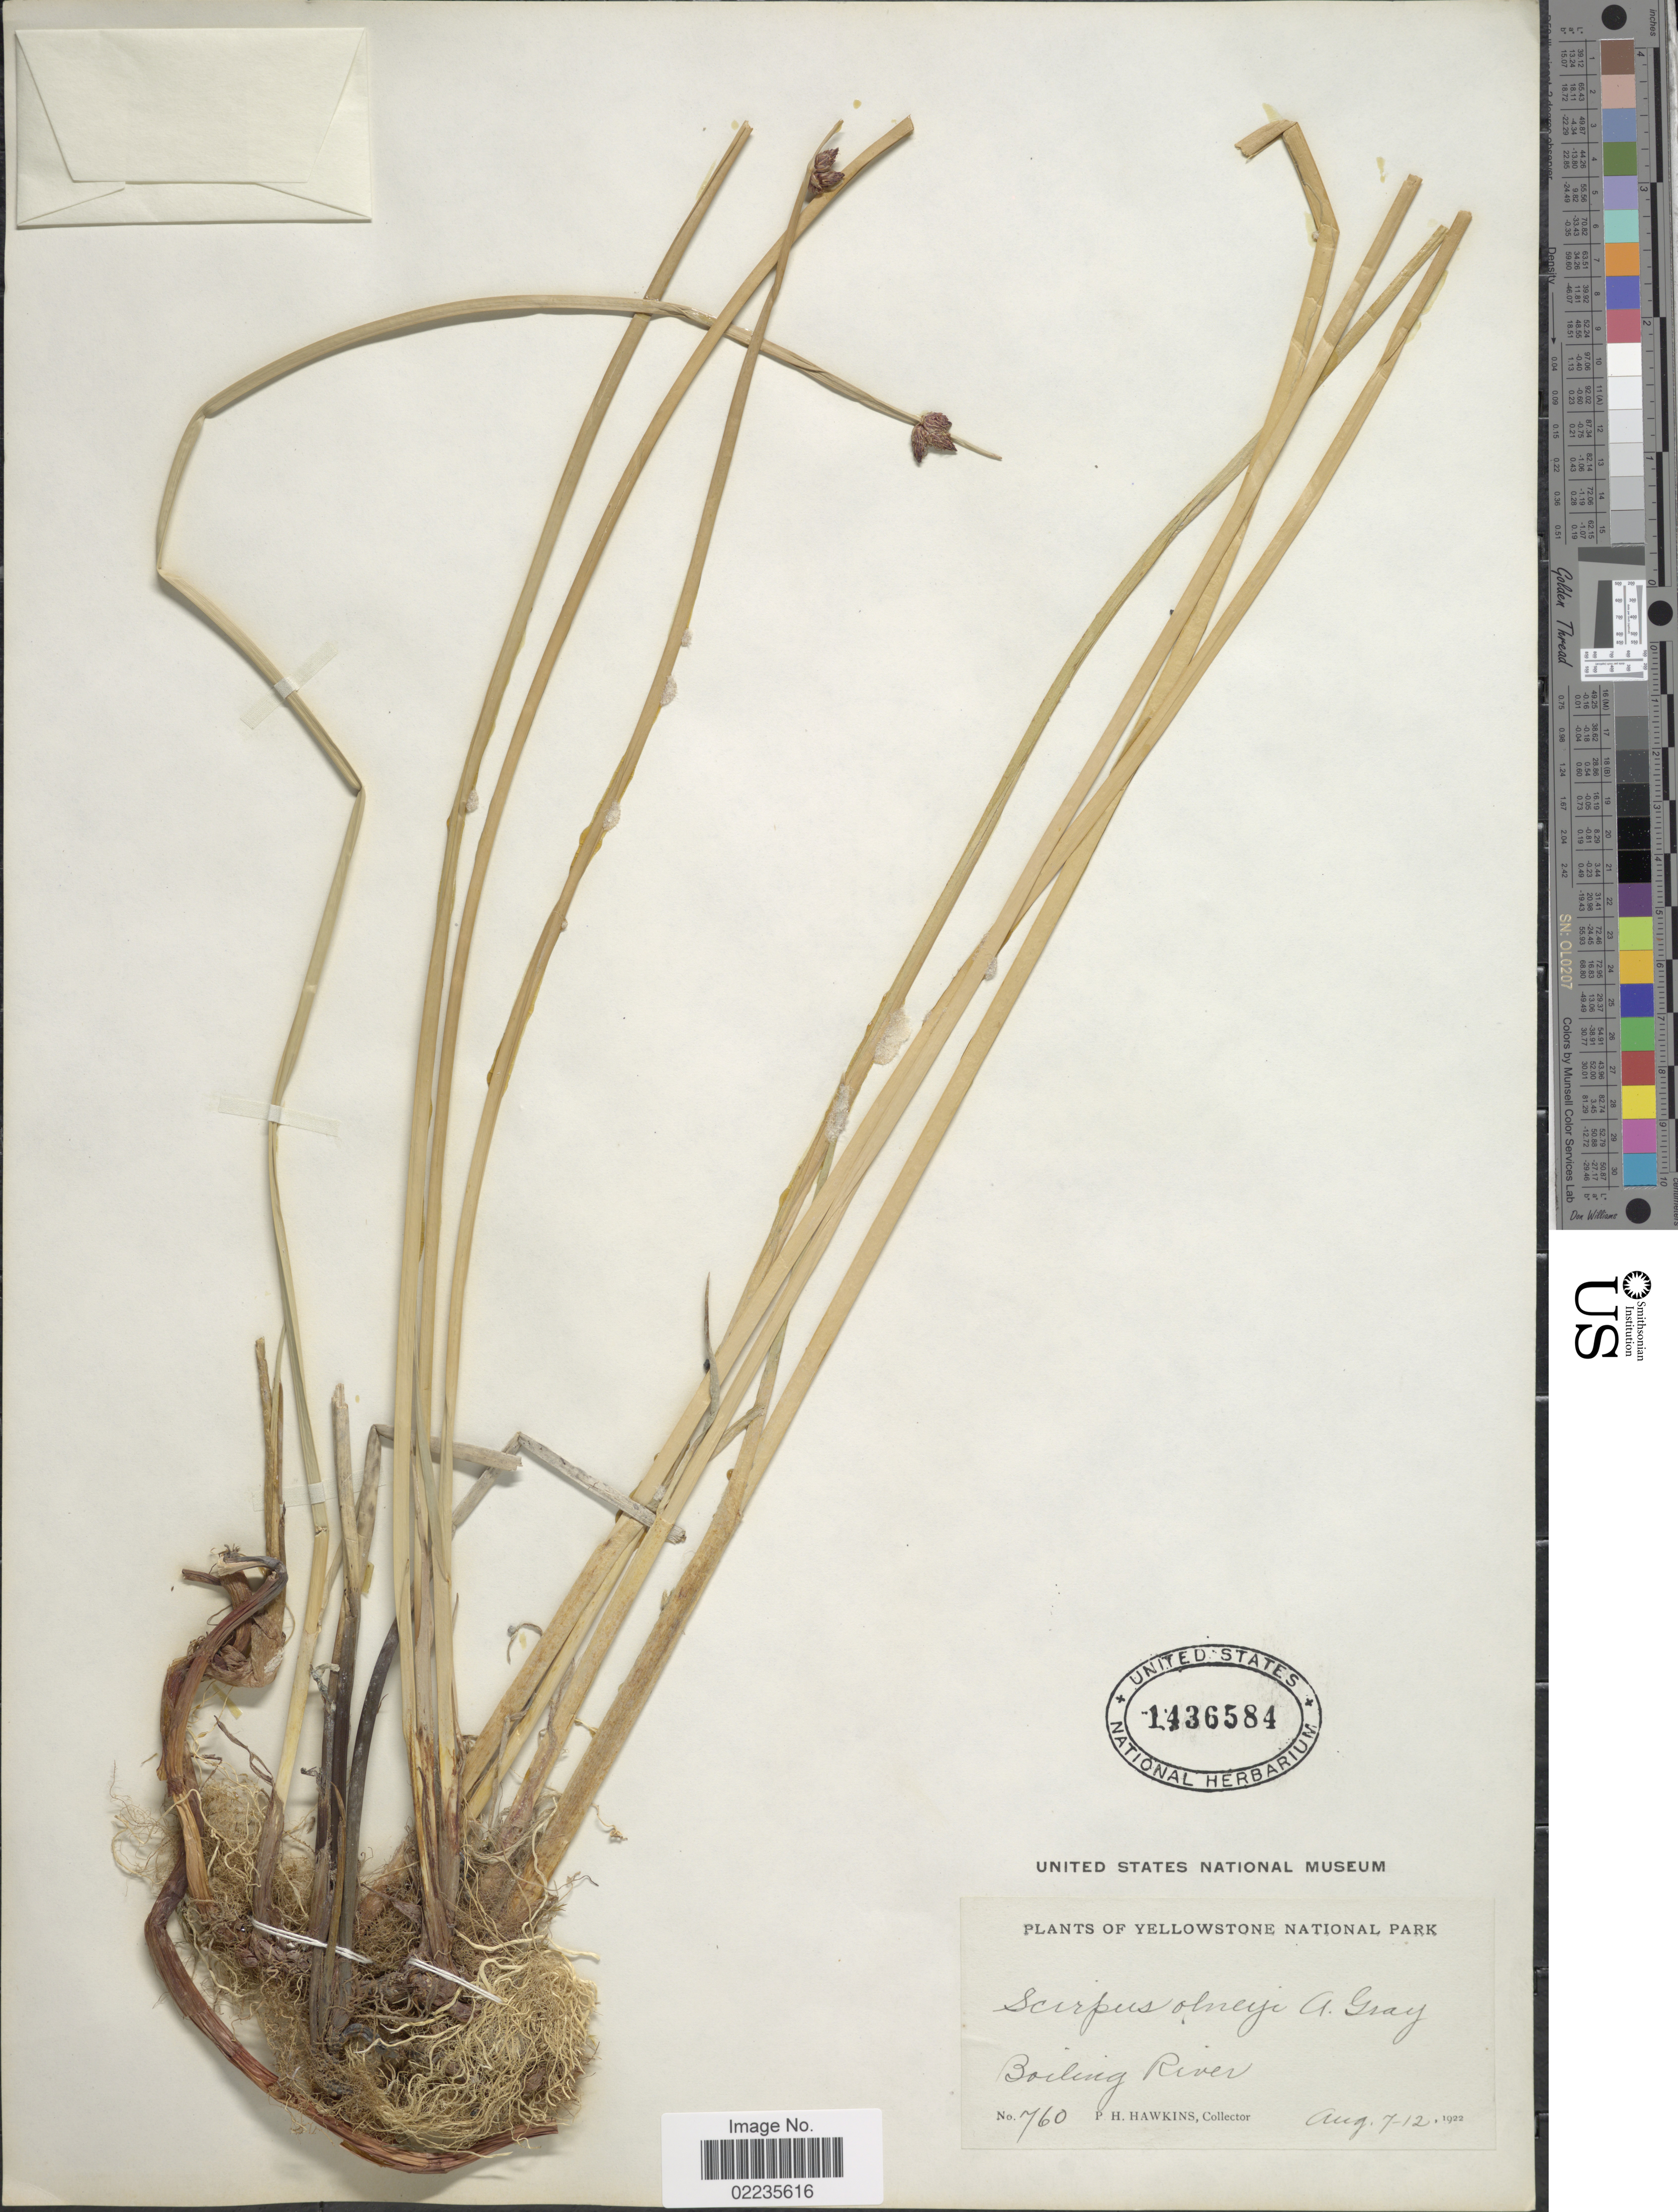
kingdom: Plantae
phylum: Tracheophyta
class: Liliopsida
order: Poales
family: Cyperaceae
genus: Schoenoplectus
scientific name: Schoenoplectus americanus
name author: (Pers.) Volkart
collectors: P. Hawkins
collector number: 760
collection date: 1922-08-07/1922-08-12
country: United States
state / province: Wyoming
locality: Yellowstone National Park, Boiling River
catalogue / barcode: US 1436584